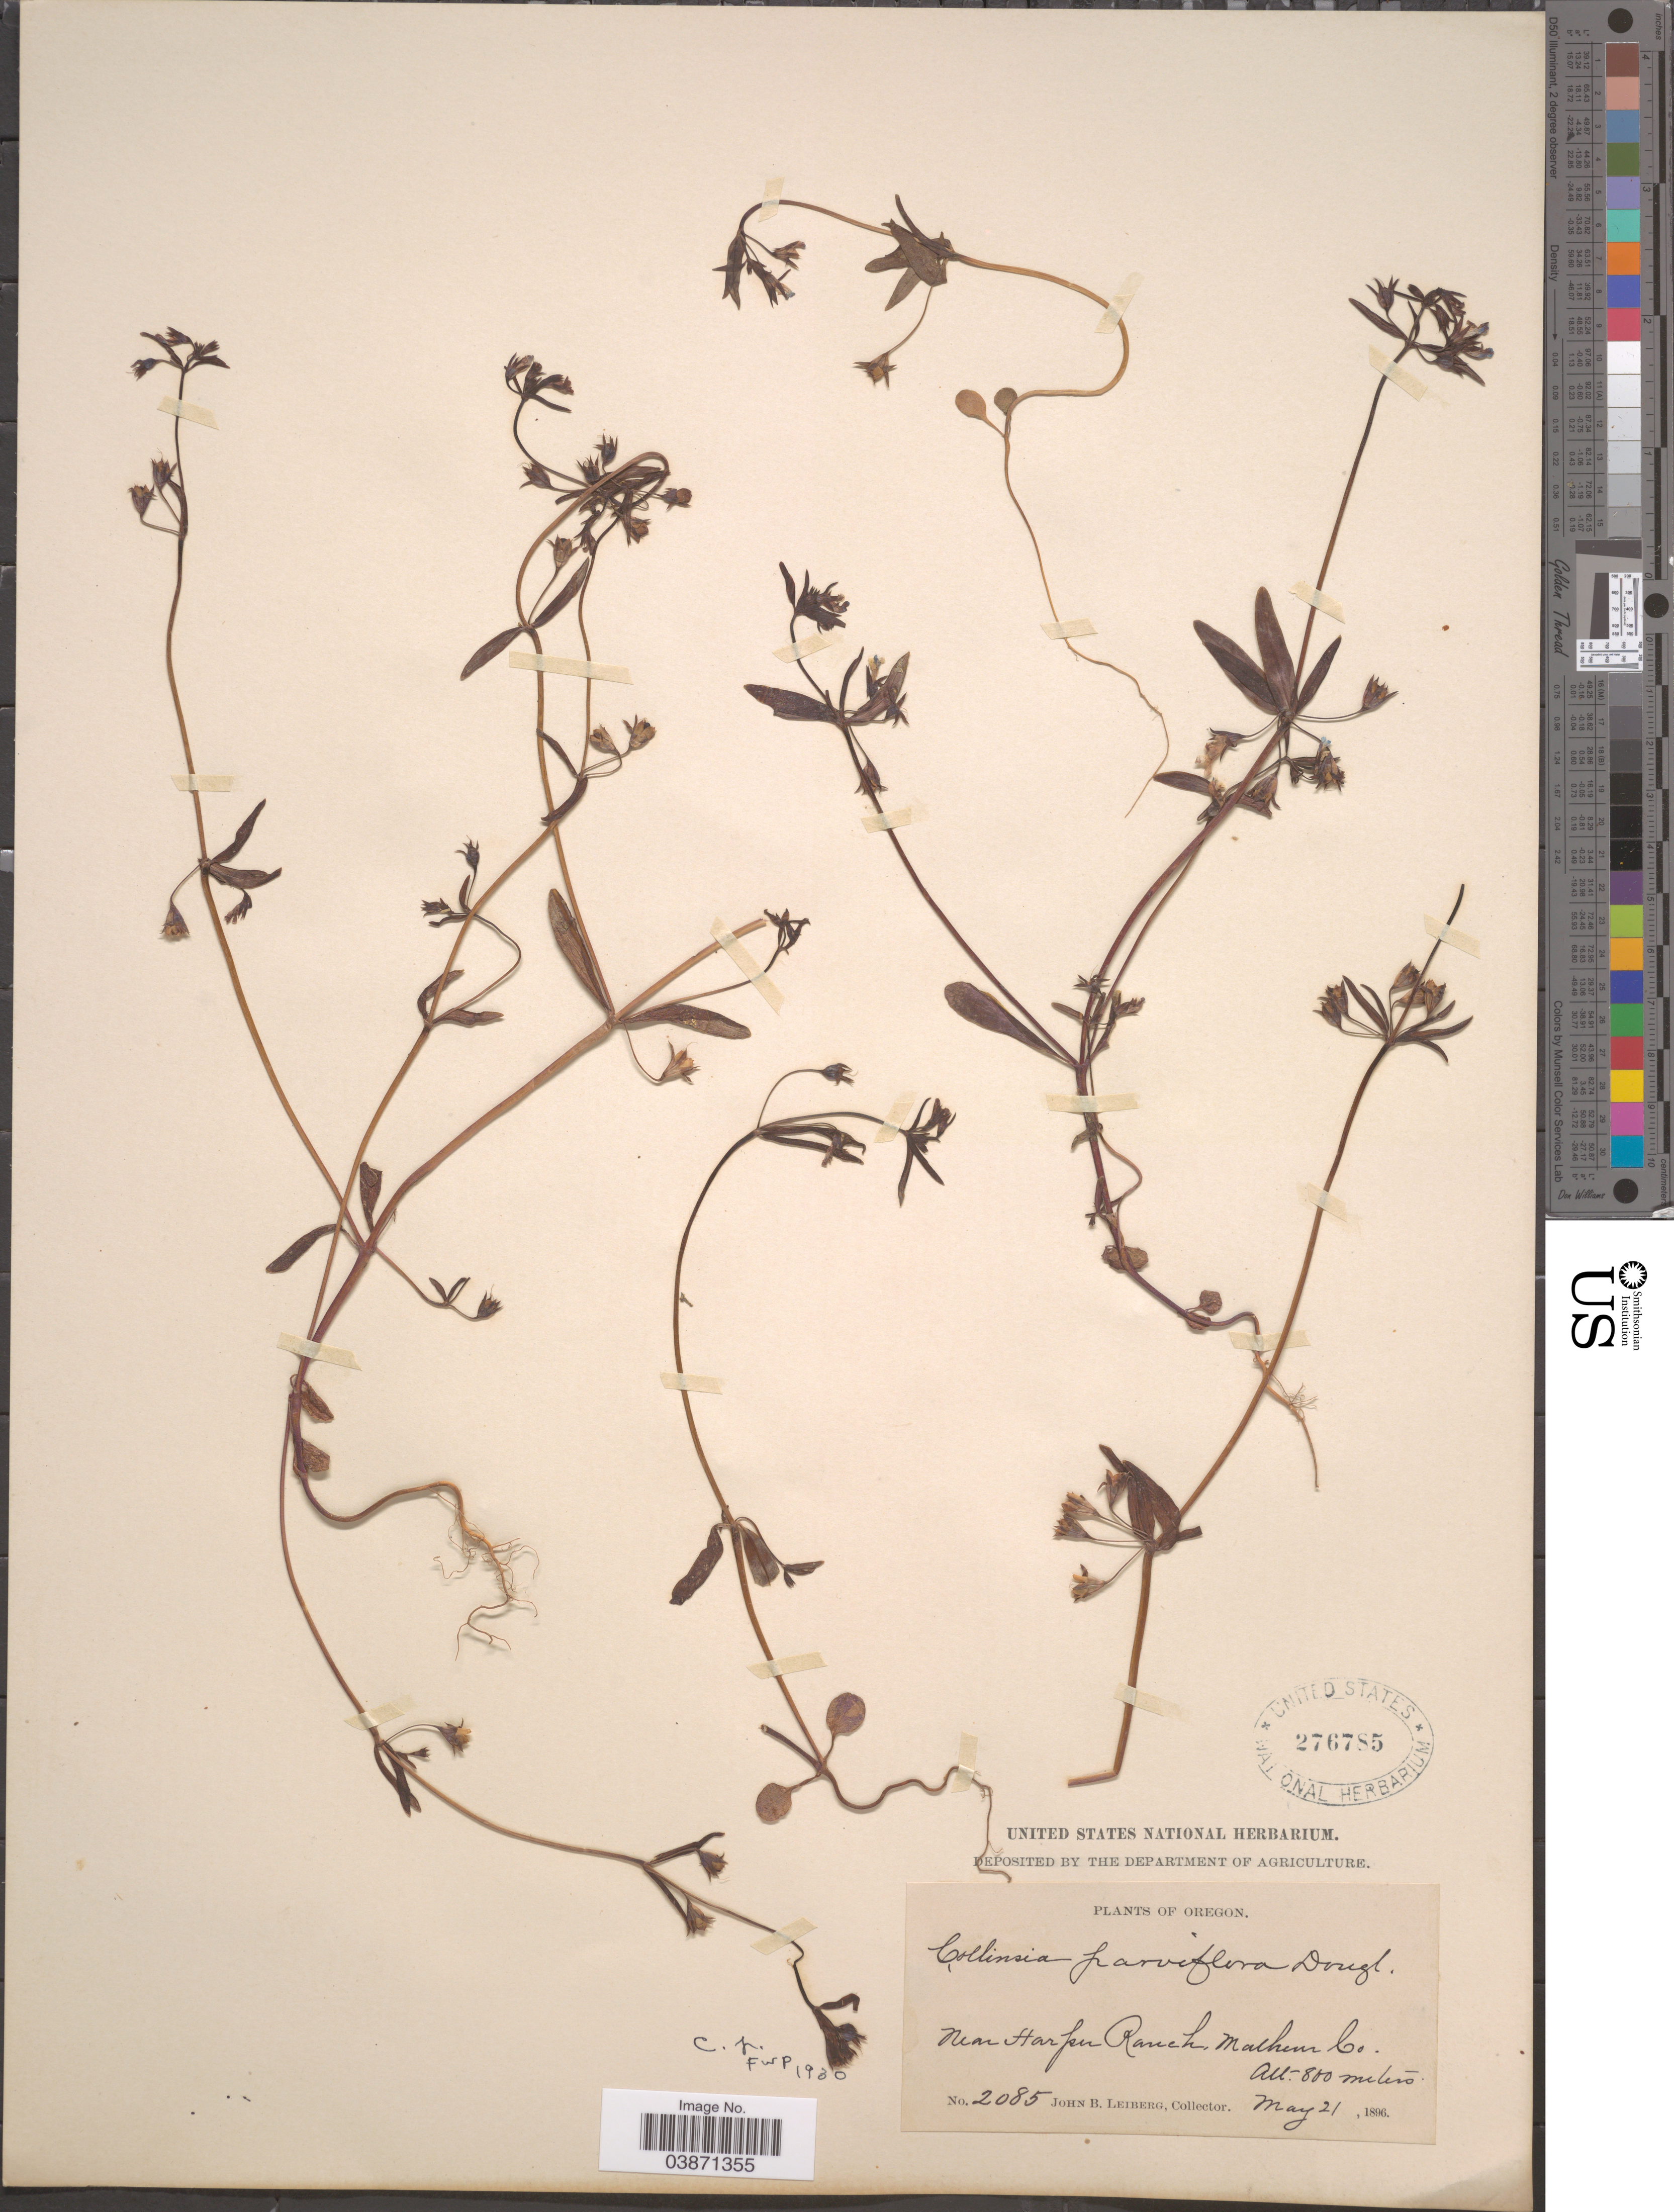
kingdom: Plantae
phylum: Tracheophyta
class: Magnoliopsida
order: Lamiales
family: Plantaginaceae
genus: Collinsia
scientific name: Collinsia parviflora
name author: Douglas ex Lindl.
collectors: J. B. Leiberg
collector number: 2085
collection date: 1896-05-21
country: United States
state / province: Oregon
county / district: Malheur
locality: Near Harper Ranch, Malheur Co.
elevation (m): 800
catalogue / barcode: US 276785